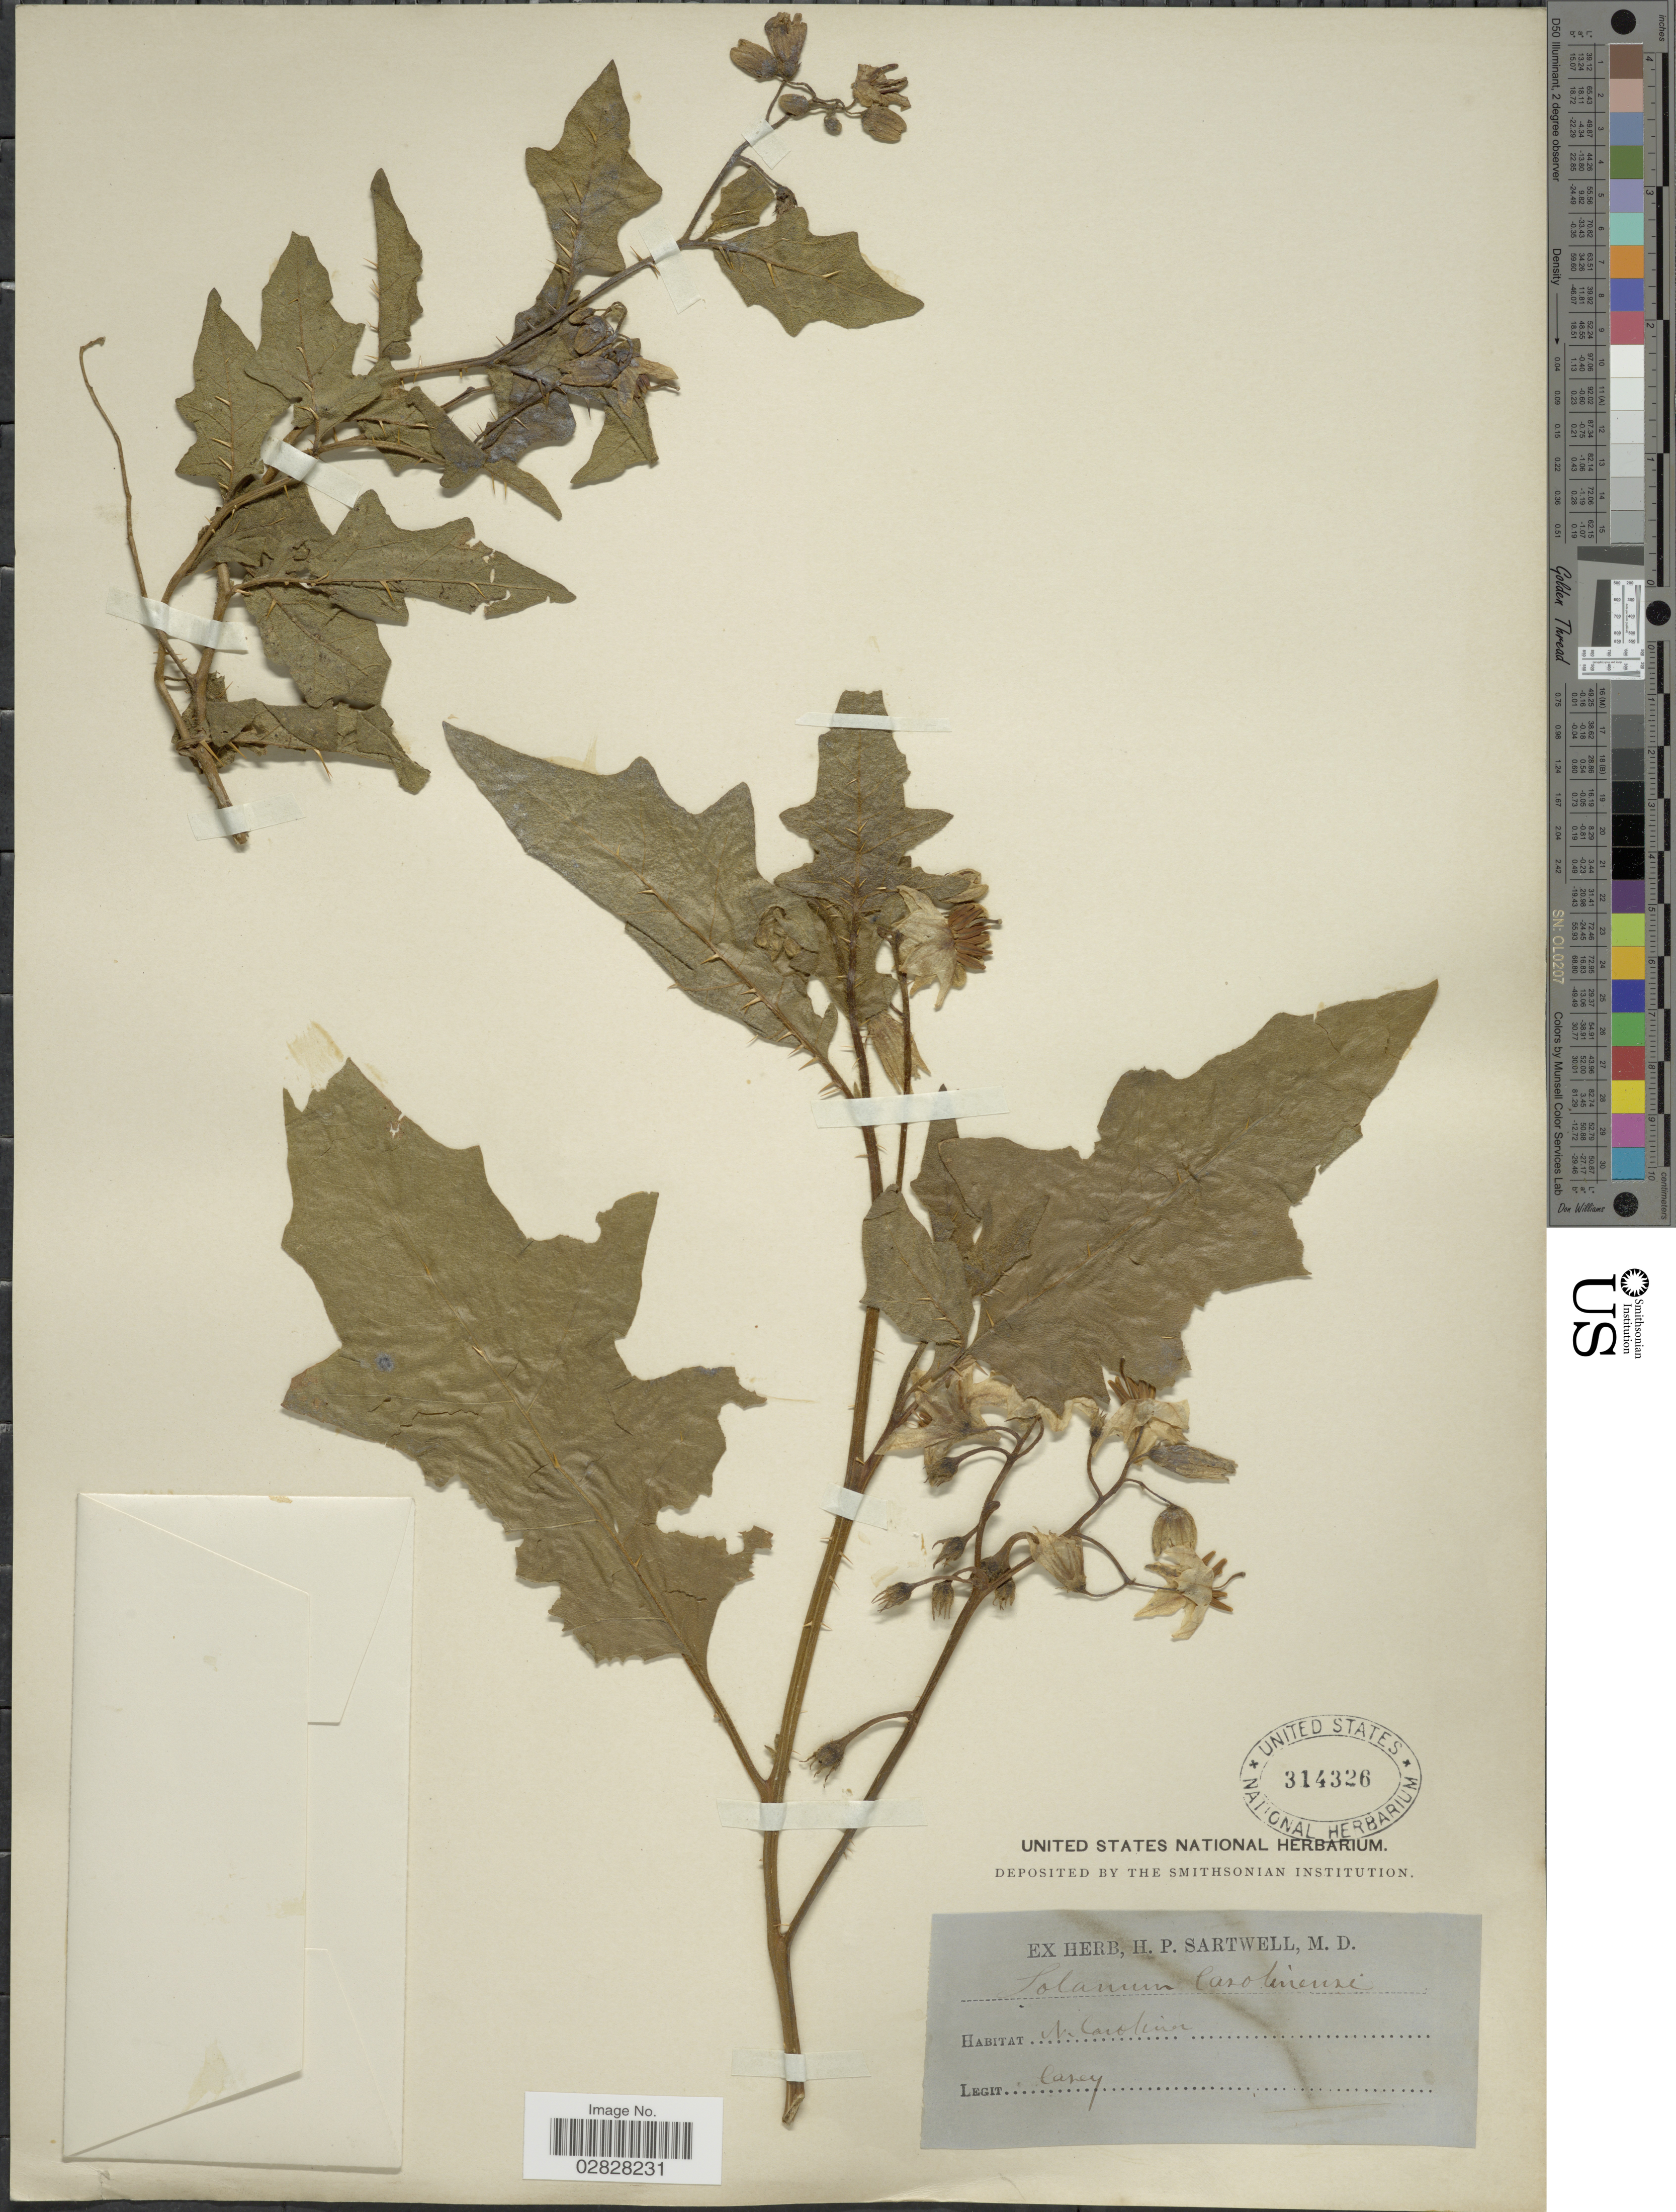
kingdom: Plantae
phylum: Tracheophyta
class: Magnoliopsida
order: Solanales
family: Solanaceae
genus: Solanum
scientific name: Solanum carolinense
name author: L.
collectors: Vasey, --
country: United States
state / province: North Carolina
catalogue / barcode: US 314326